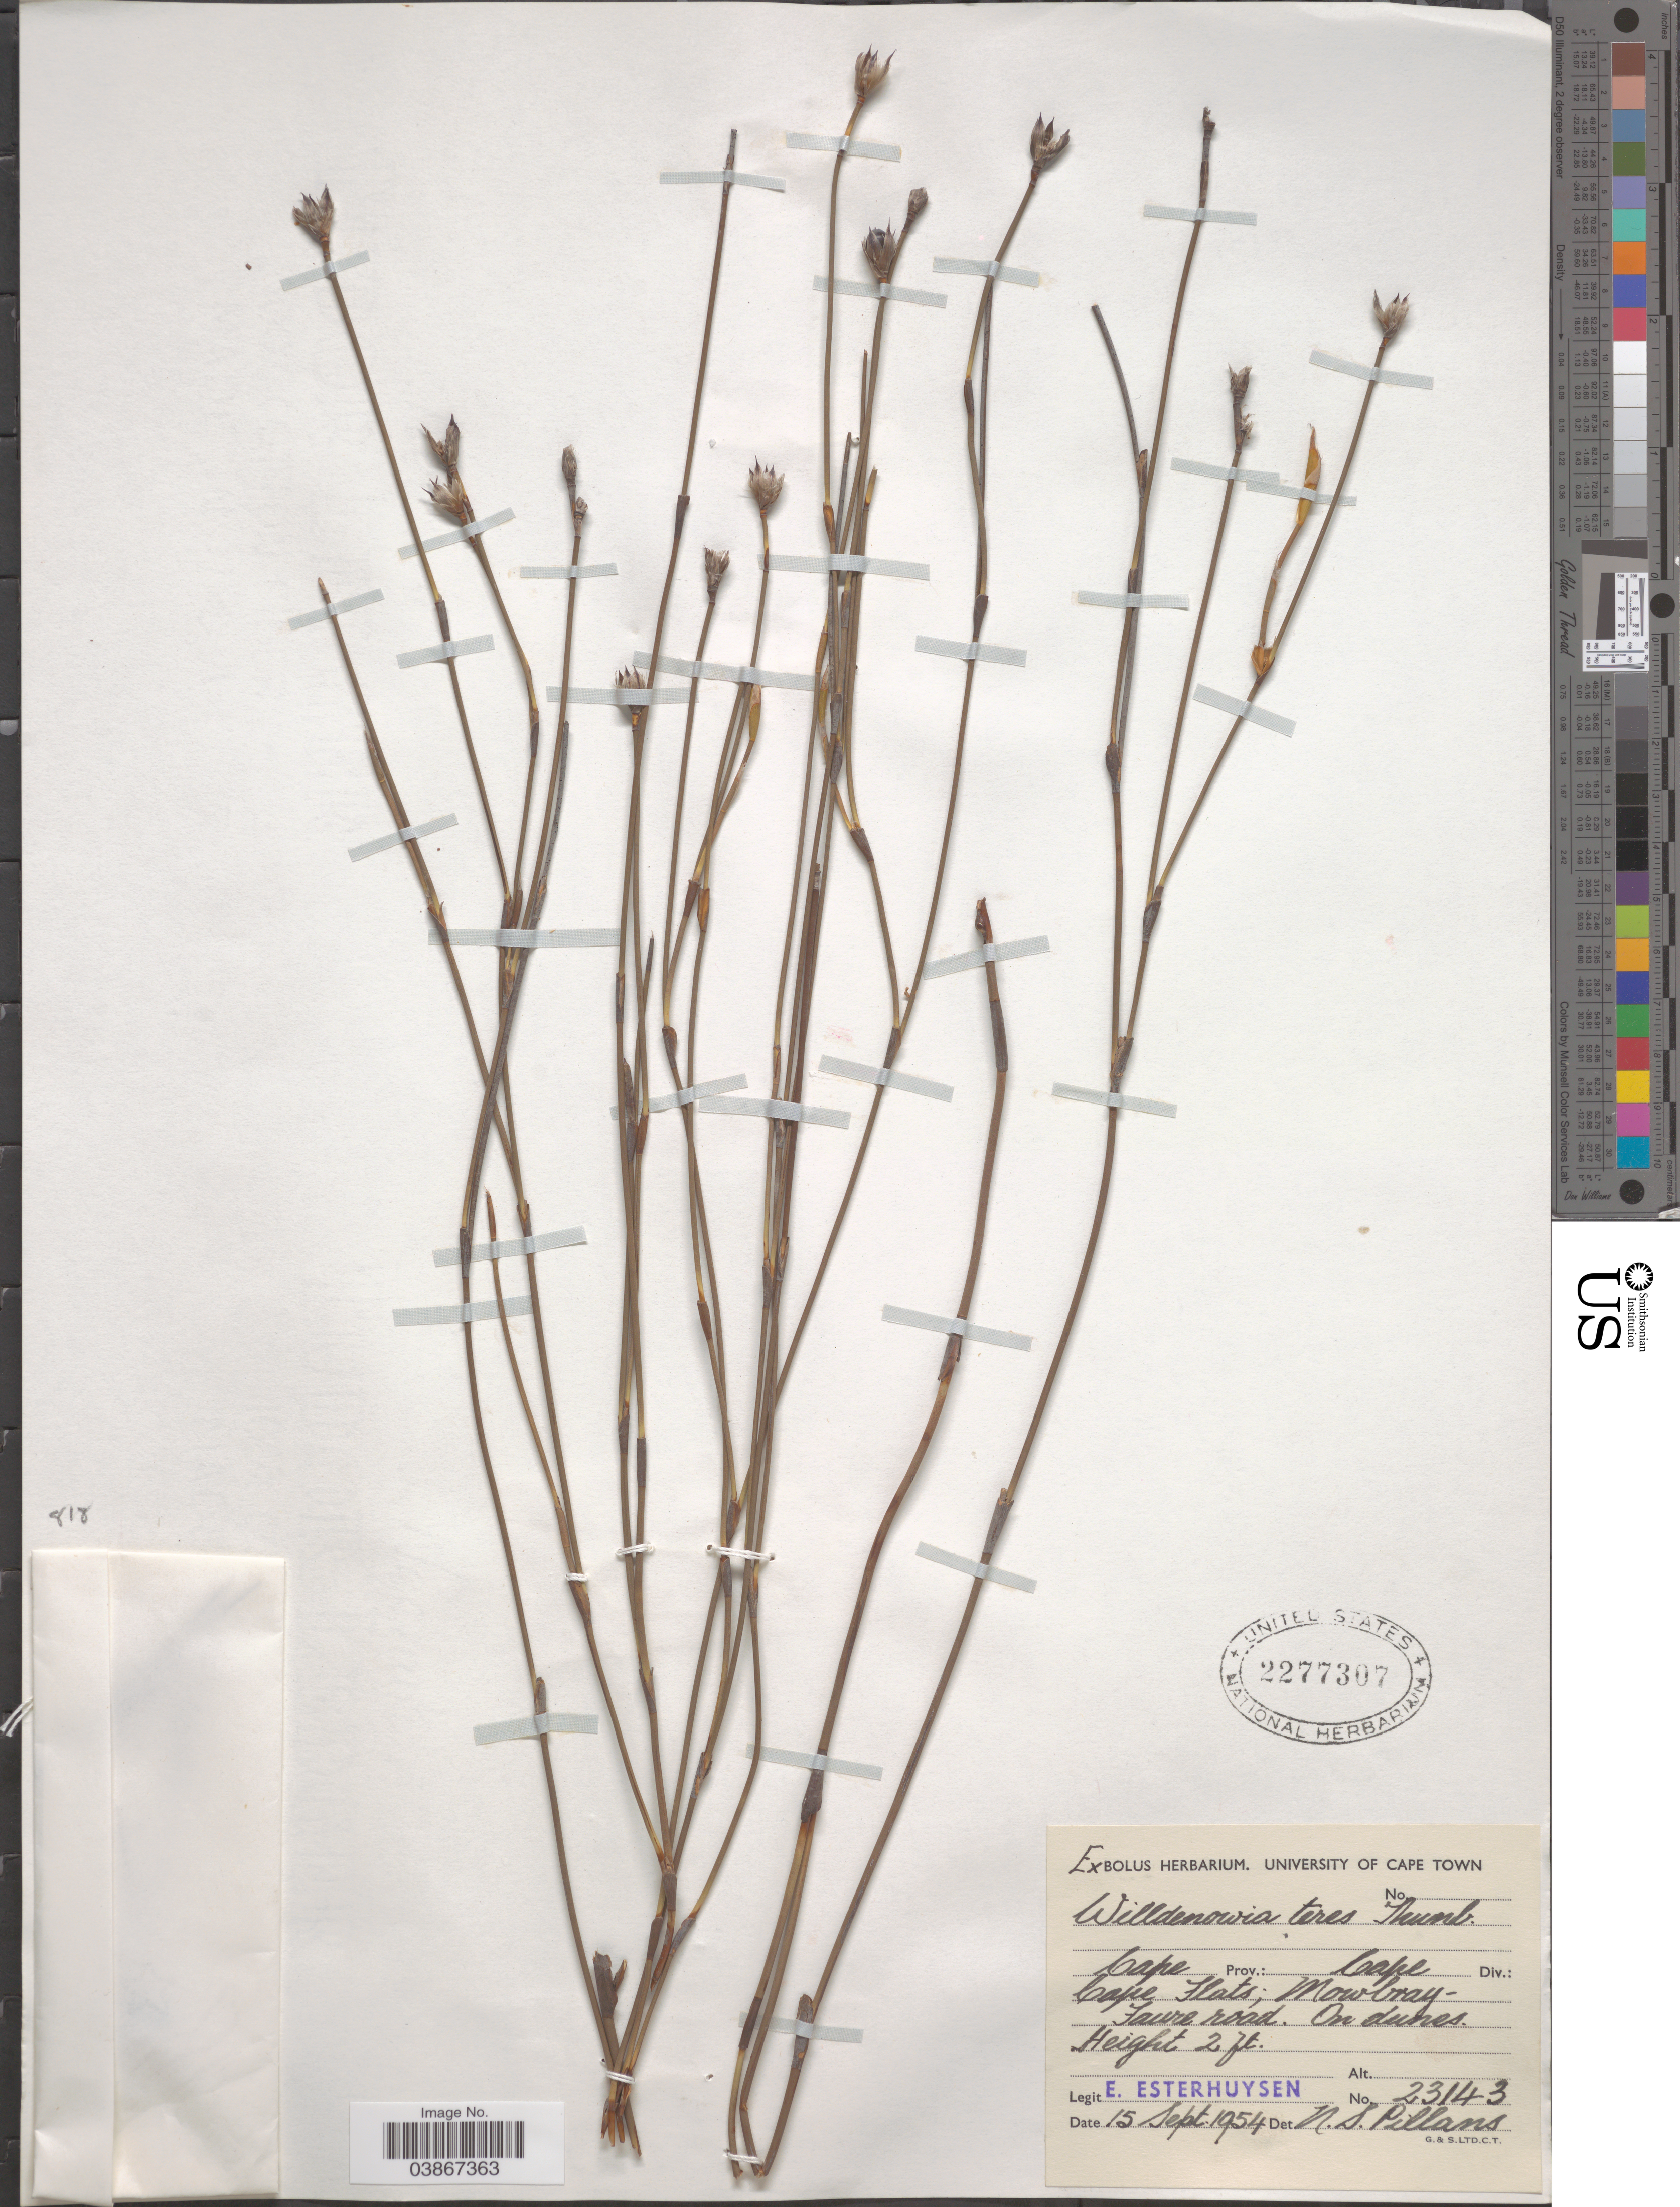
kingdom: Plantae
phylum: Tracheophyta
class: Liliopsida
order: Poales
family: Restionaceae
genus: Willdenowia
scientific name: Willdenowia teres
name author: Thunb.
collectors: E. E. Esterhuysen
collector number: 23143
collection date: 1954-09-15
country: South Africa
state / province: Western Cape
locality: Cape Prov.: Cape Div.: Cape Flats; Mowbray.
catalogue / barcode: US 2277307